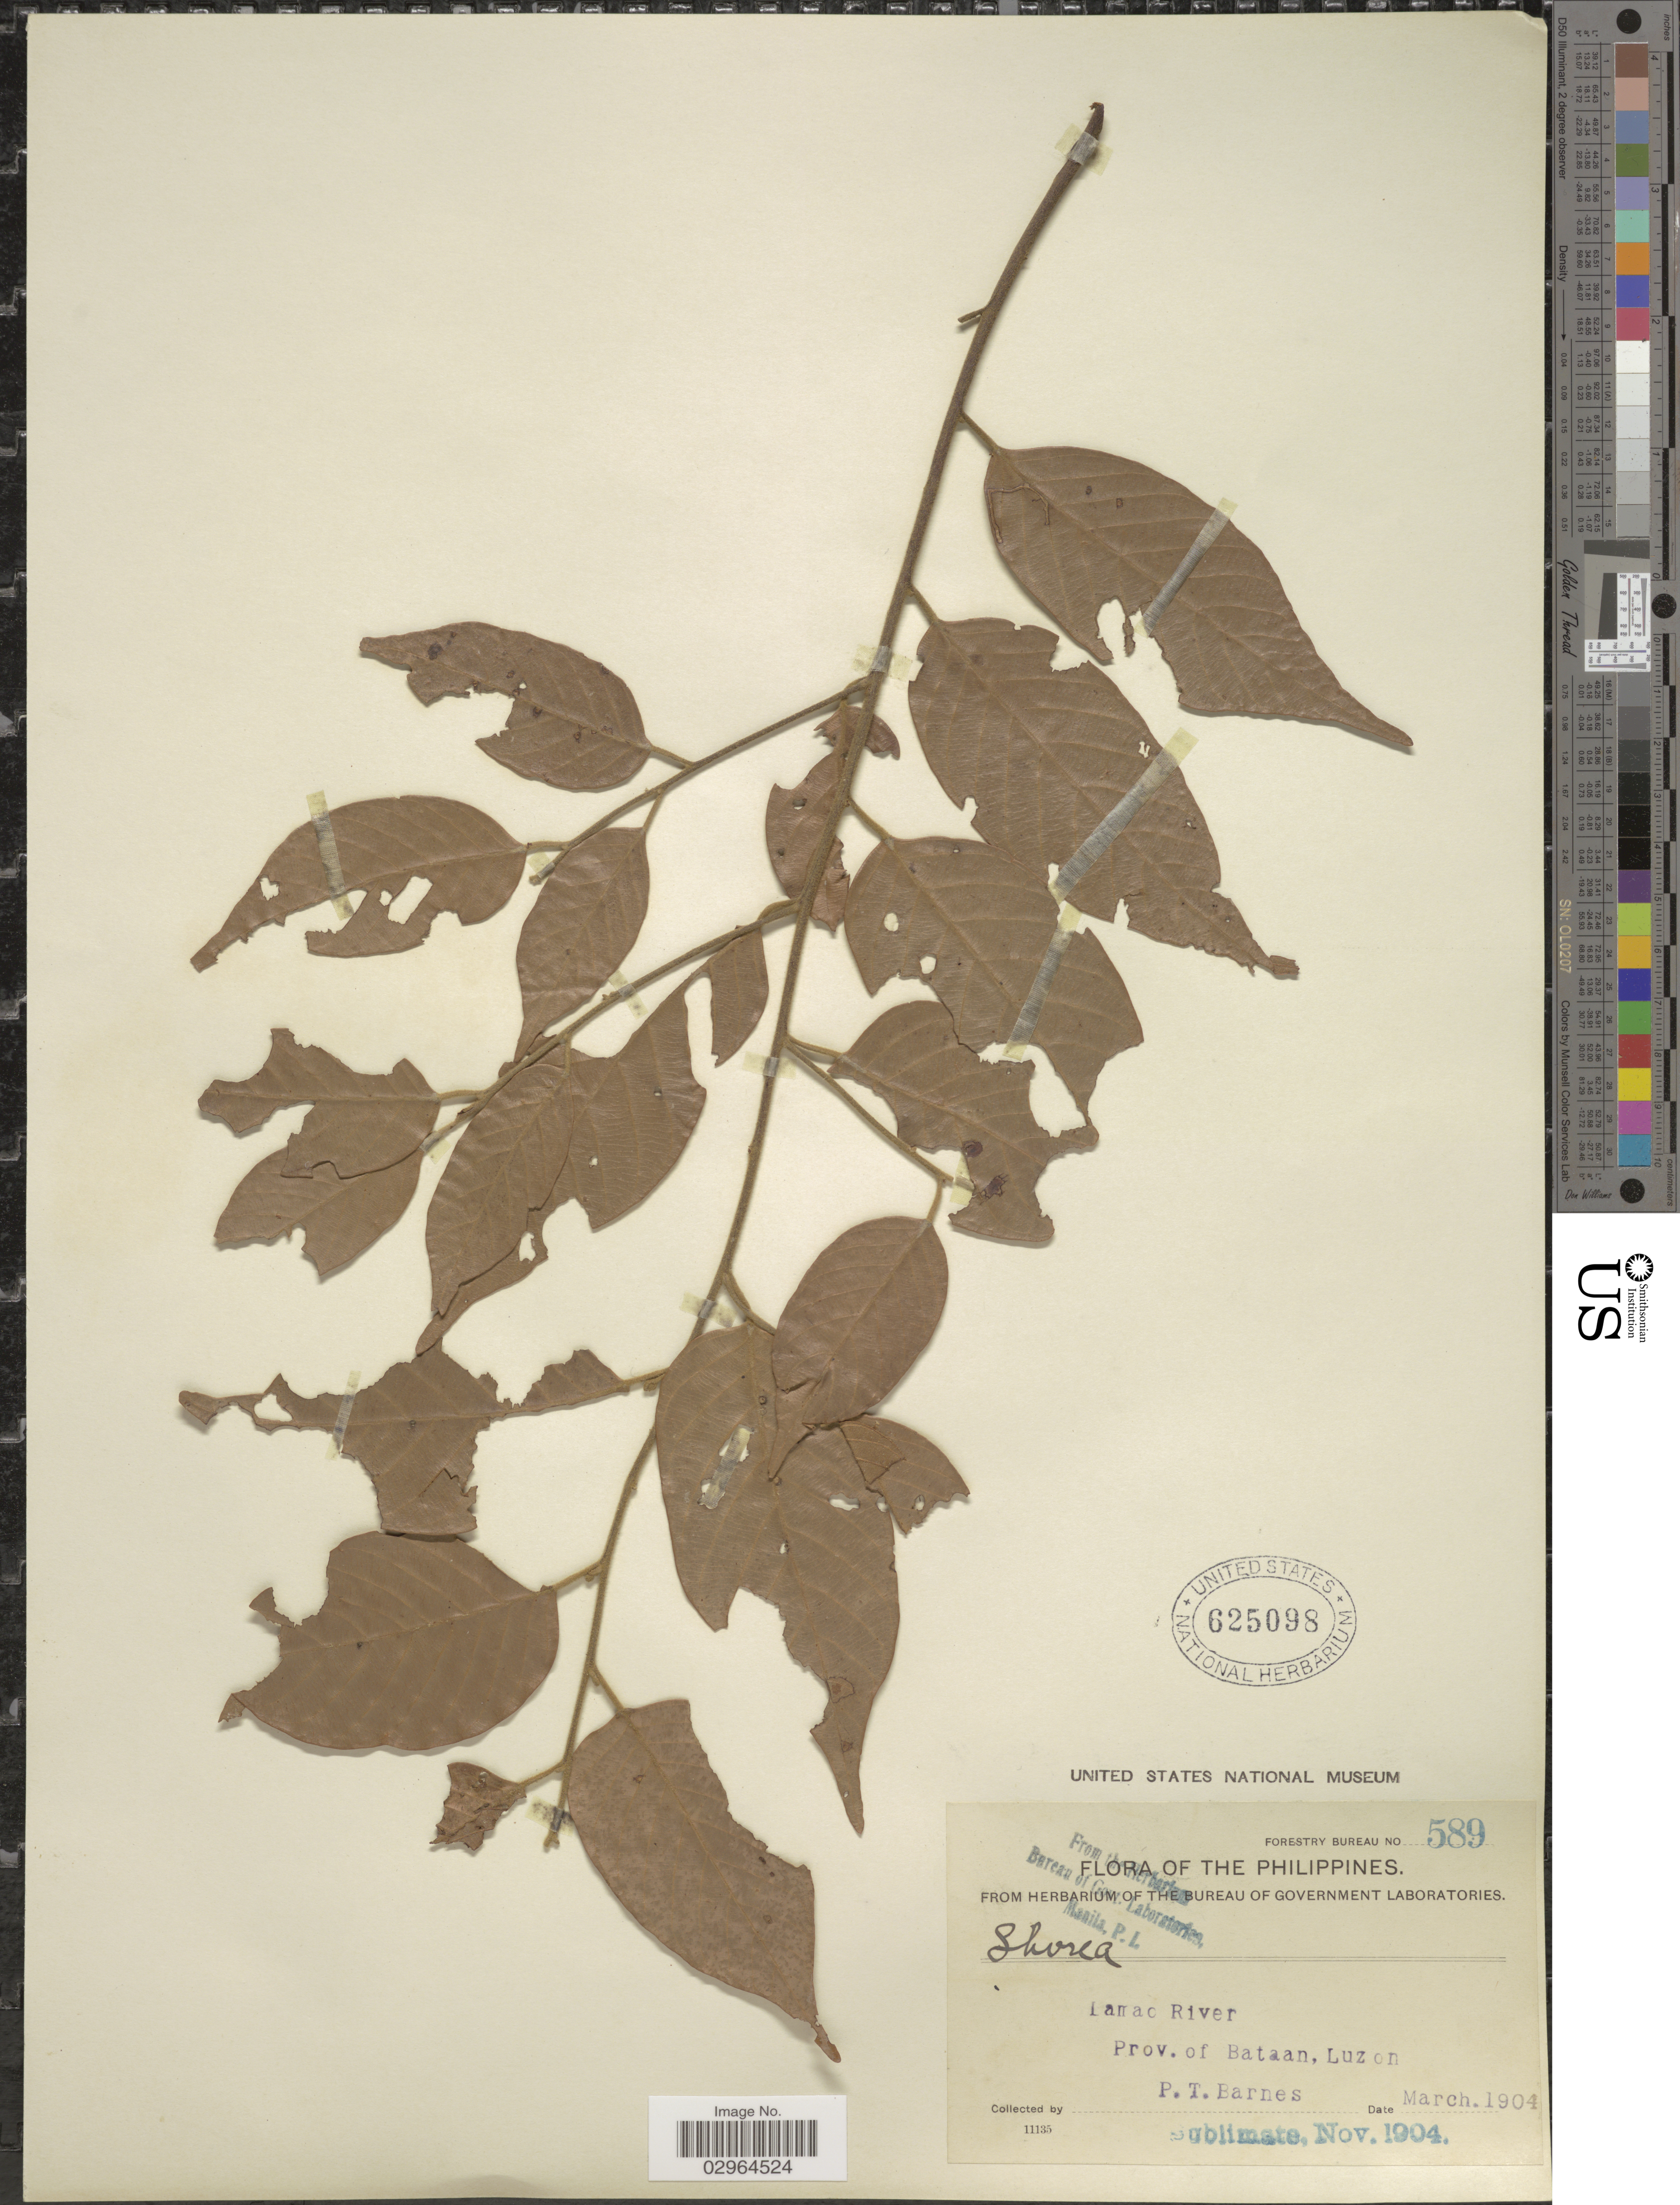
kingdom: Plantae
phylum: Tracheophyta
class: Magnoliopsida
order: Malvales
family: Dipterocarpaceae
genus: Shorea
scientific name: Shorea sp.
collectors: P. Barnes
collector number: Forestry Bureau 589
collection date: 1904-03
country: Philippines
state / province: Central Luzon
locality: Lamao River, Prov. of Bataan, Luzon.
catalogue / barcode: US 625098